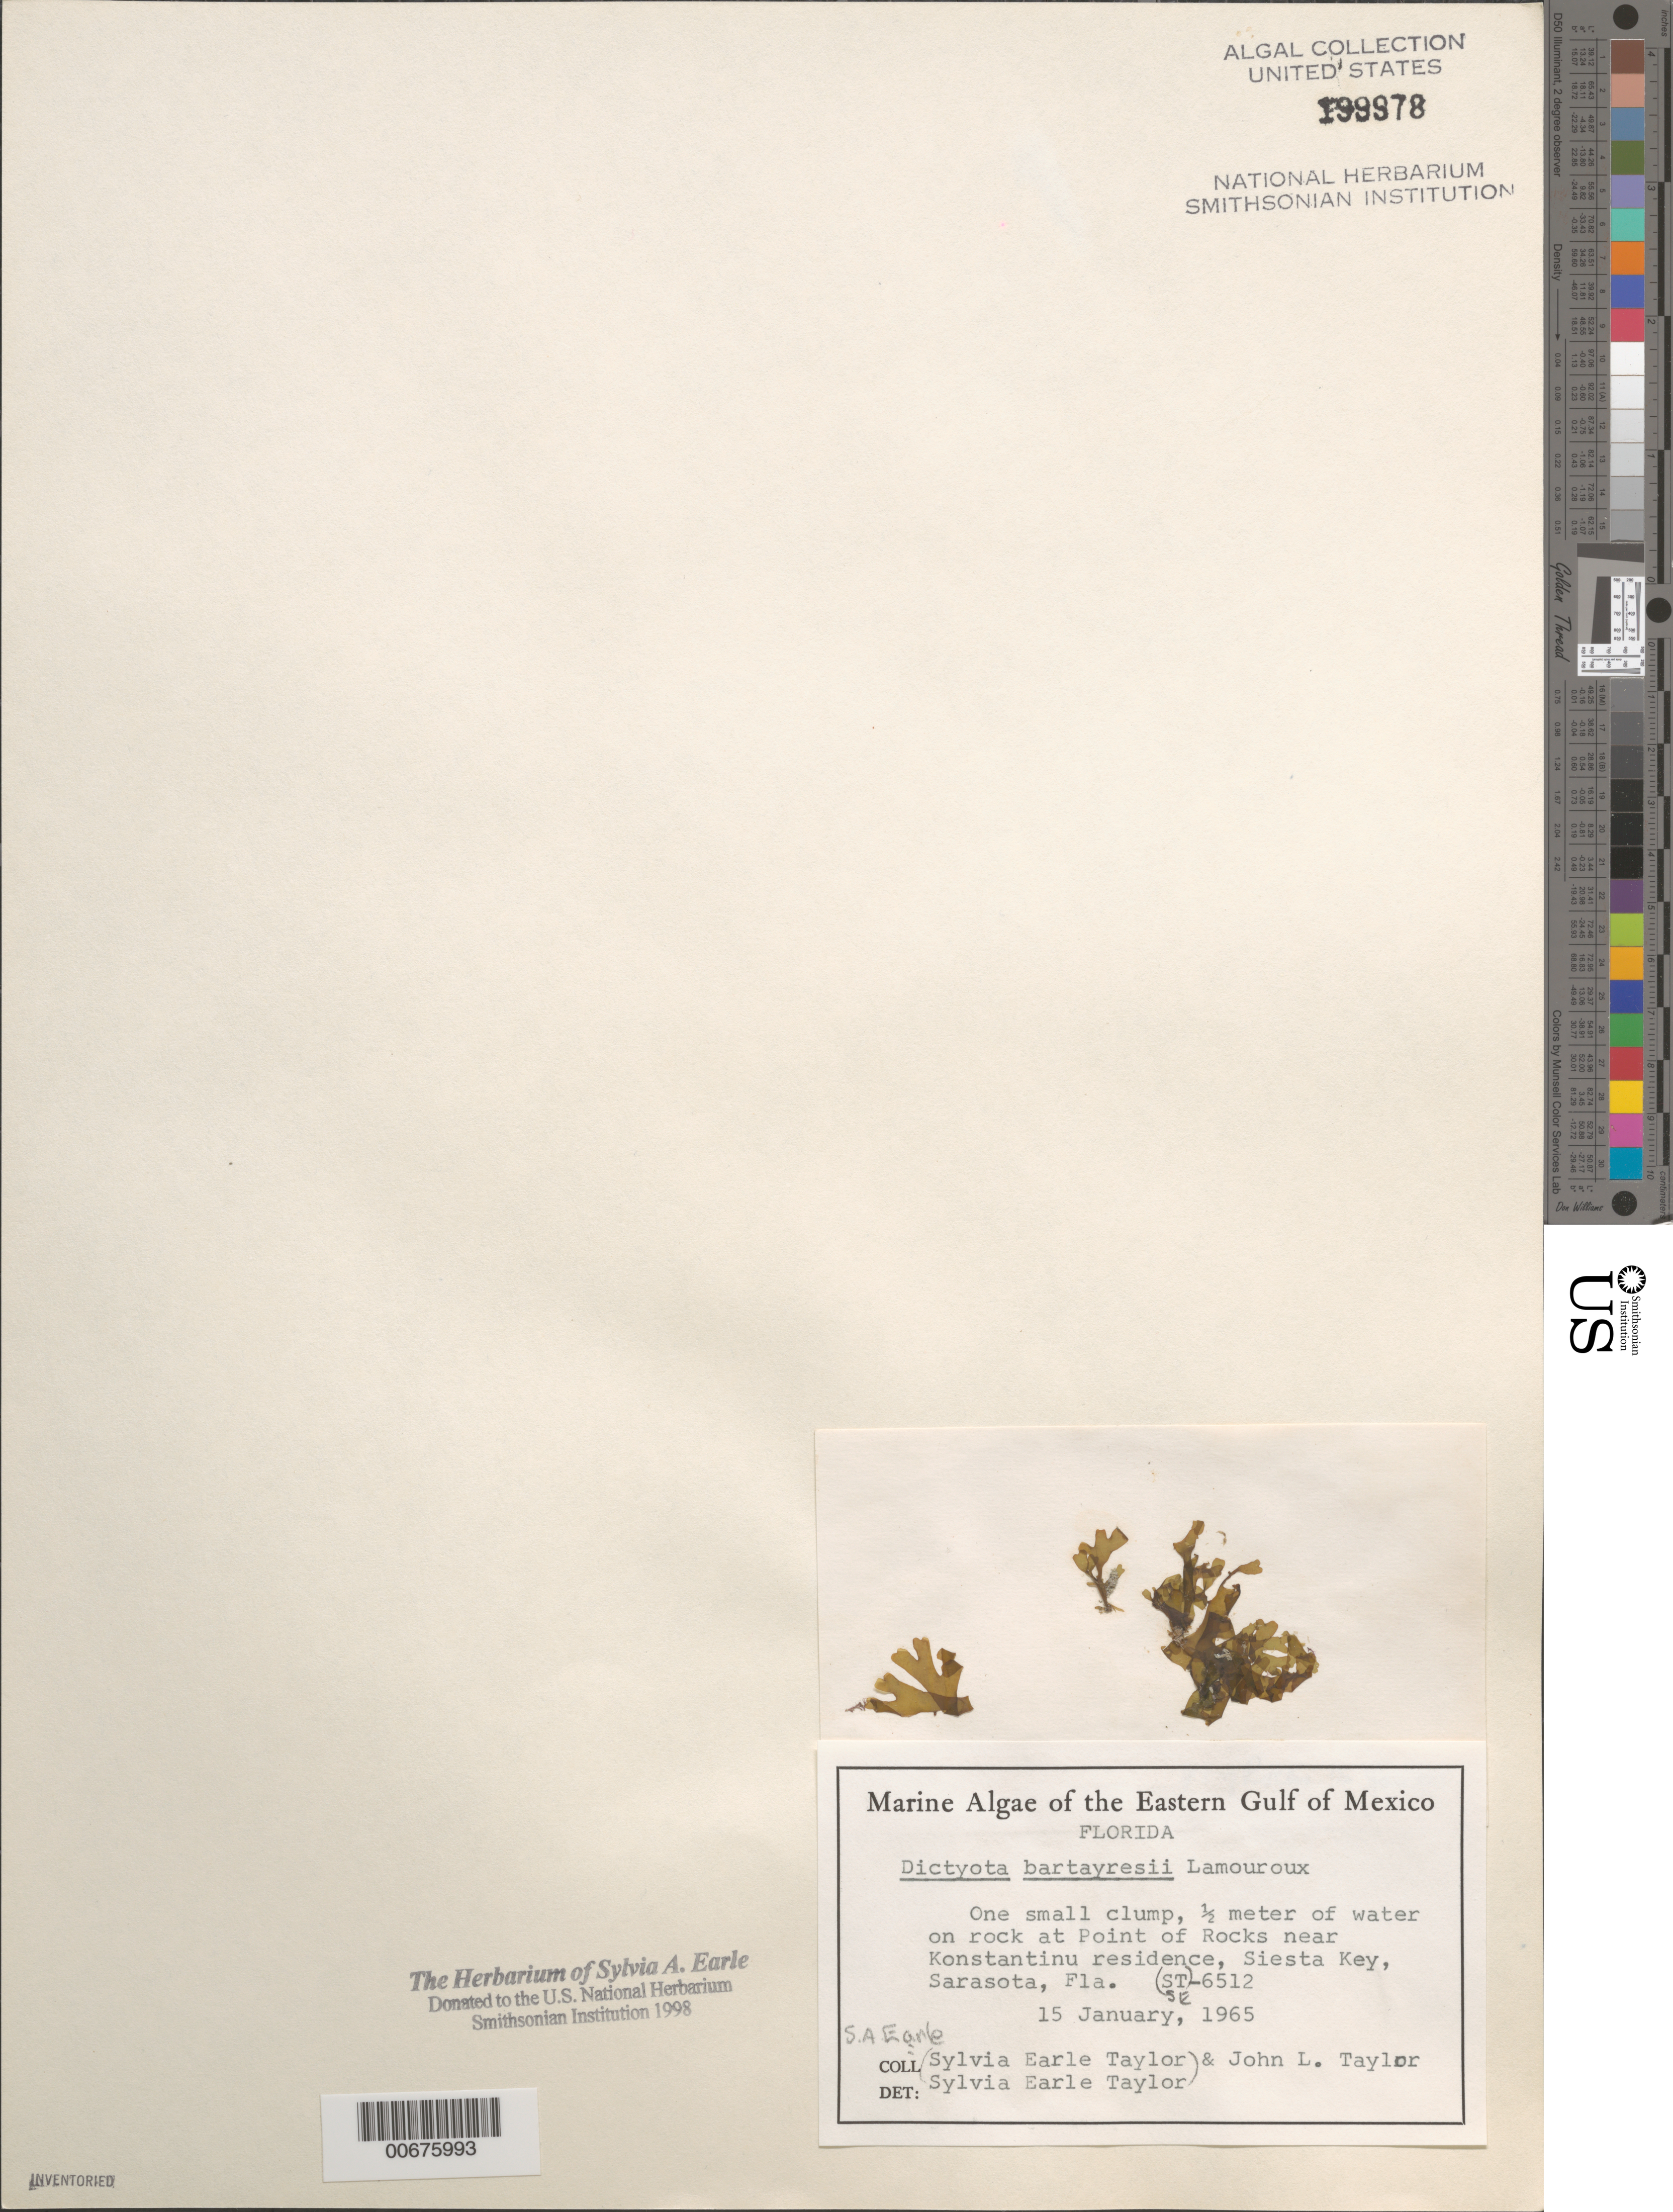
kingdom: Chromista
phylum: Ochrophyta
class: Phaeophyceae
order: Dictyotales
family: Dictyotaceae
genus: Dictyota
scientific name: Dictyota bartayresiana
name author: J.V.Lamouroux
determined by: Earle, S. A.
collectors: S. A. Earle & J. L. Taylor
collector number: SE 6512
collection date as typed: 15 Jan 1965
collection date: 1965-01-15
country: United States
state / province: Florida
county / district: Sarasota County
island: Siesta Key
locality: Point of Rocks near Konstantinu residence, Sarasota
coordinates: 27 14.6'N, 82 32.1'W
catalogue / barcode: US 199978